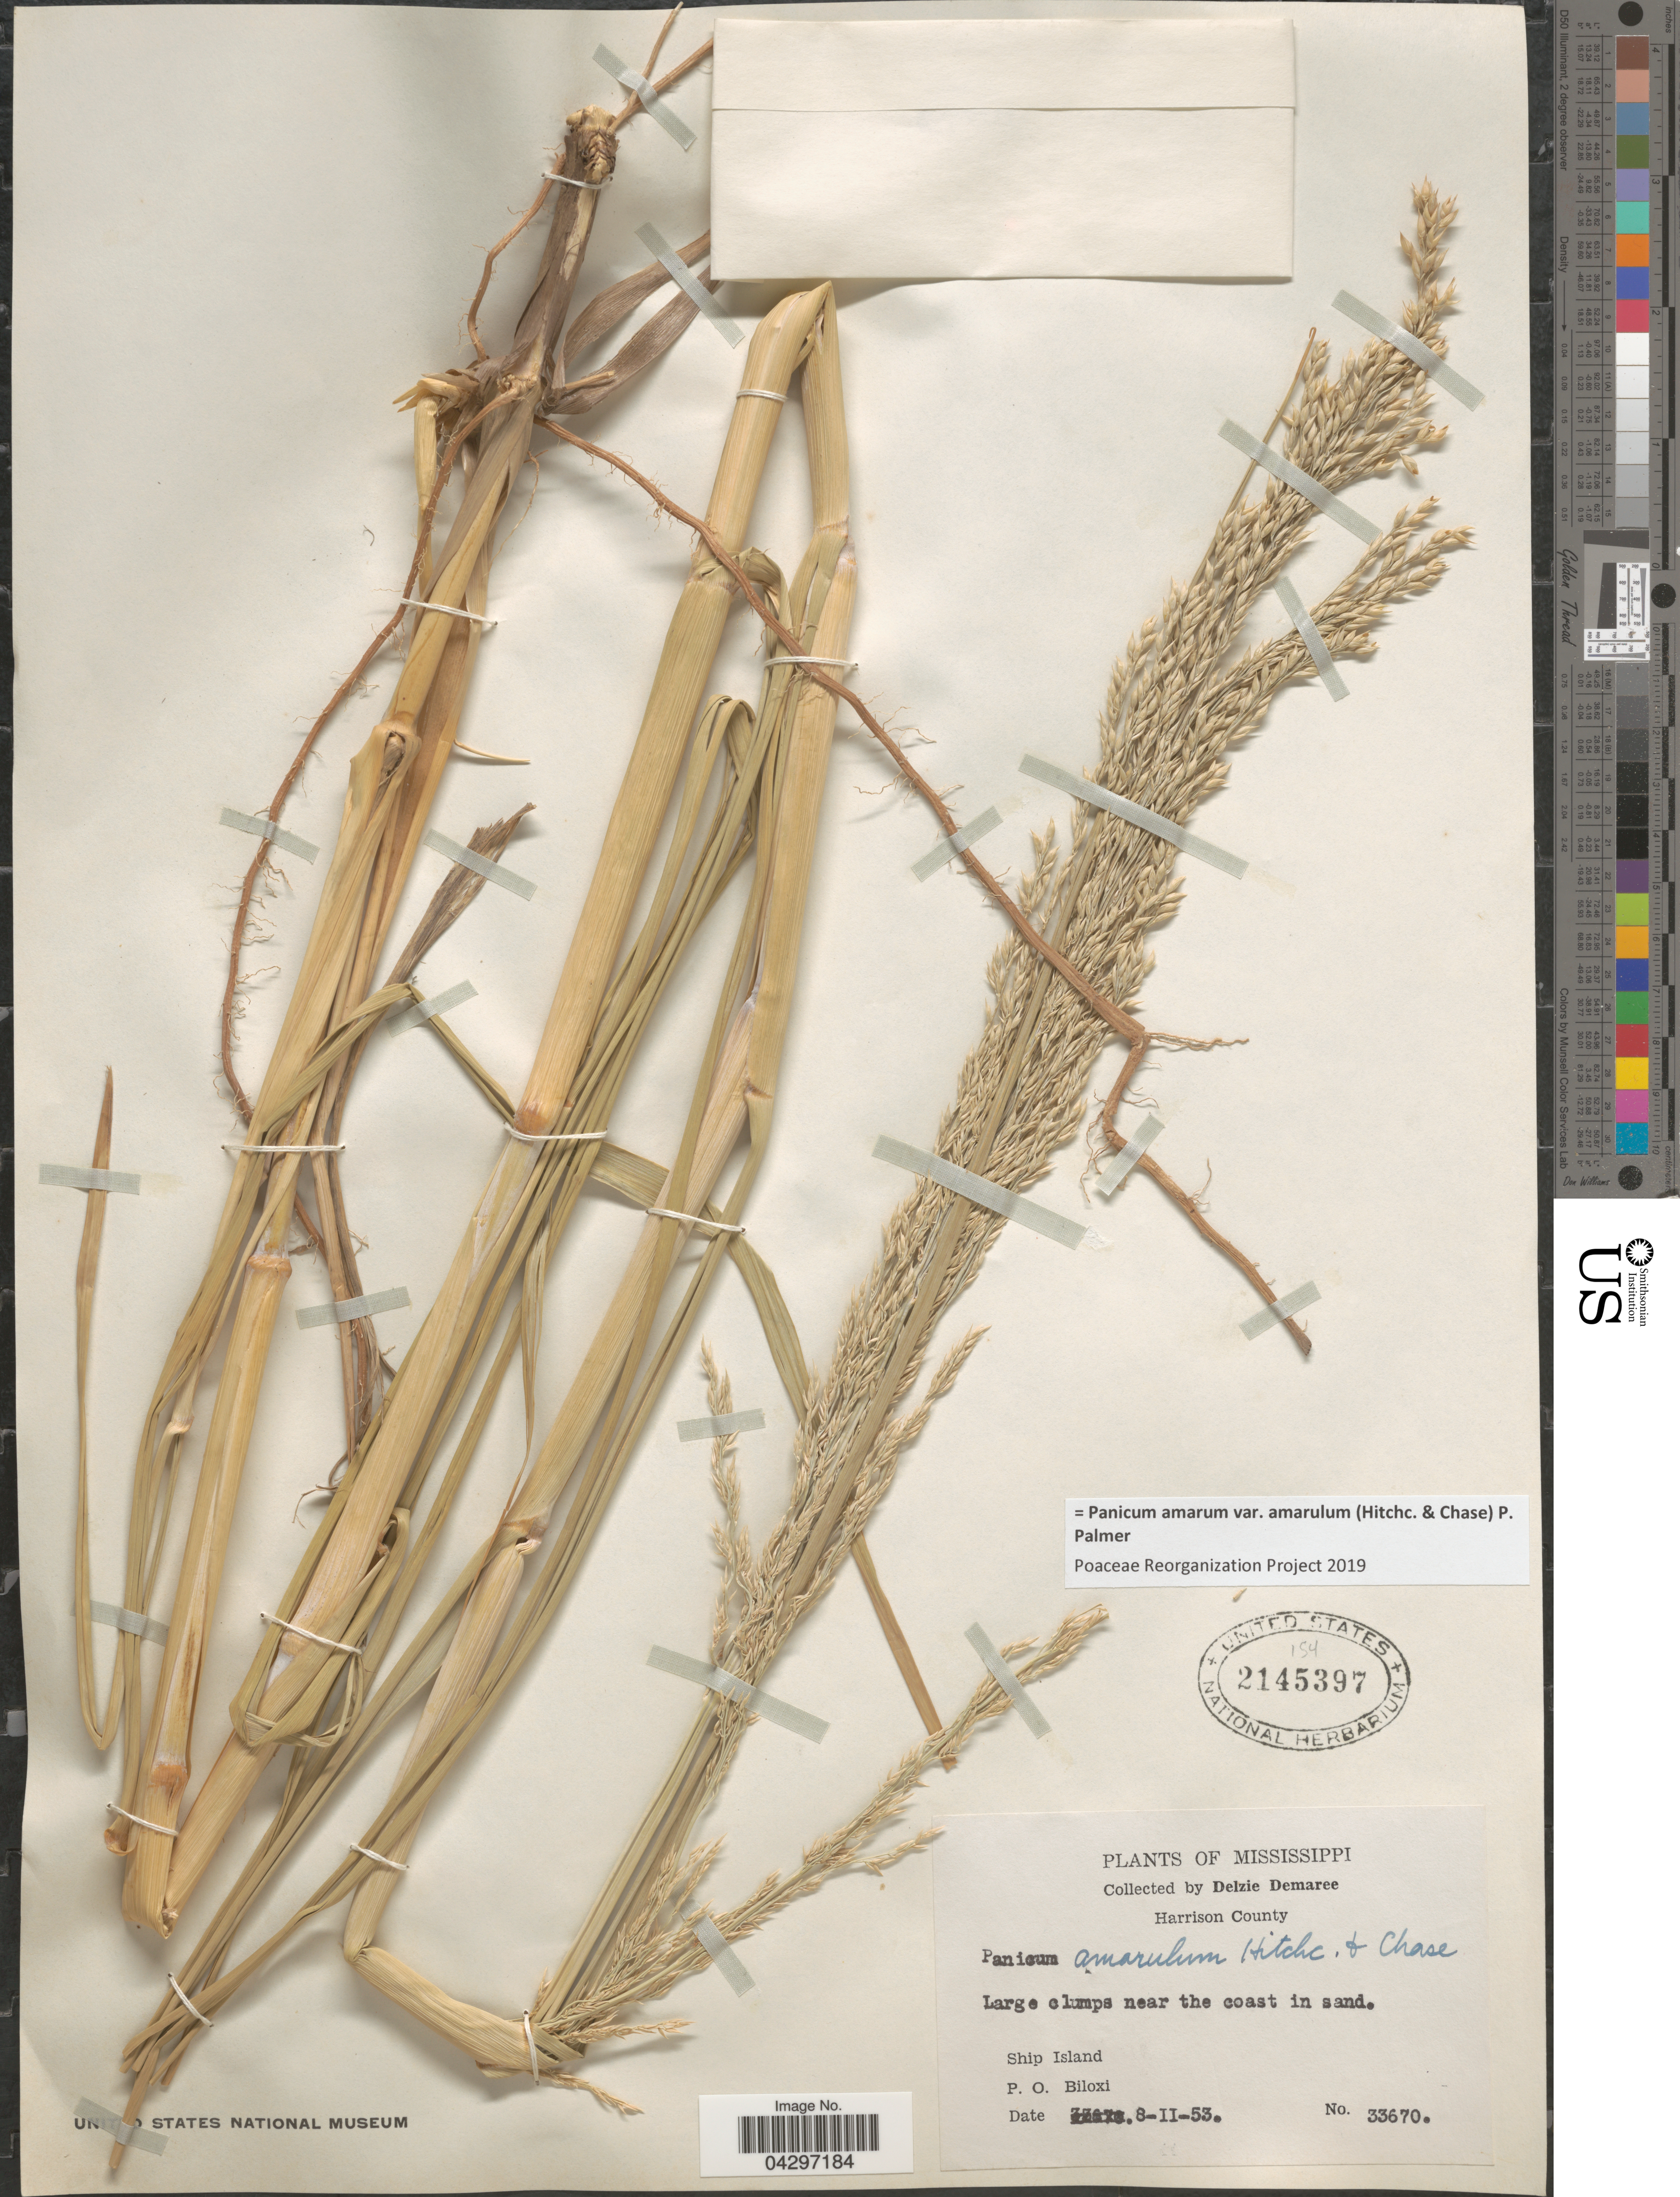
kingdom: Plantae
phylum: Tracheophyta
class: Liliopsida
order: Poales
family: Poaceae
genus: Panicum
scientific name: Panicum amarum var. amarulum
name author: (Hitchc. & Chase) Freckmann & Lelong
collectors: D. Demaree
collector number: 33670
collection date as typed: Transcribed d/m/y: 11/8/53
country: United States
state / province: Mississippi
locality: Harrison County. Large clumps near the coast in sand. Ship Island. P. O. Biloxi.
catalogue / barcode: US 2145397